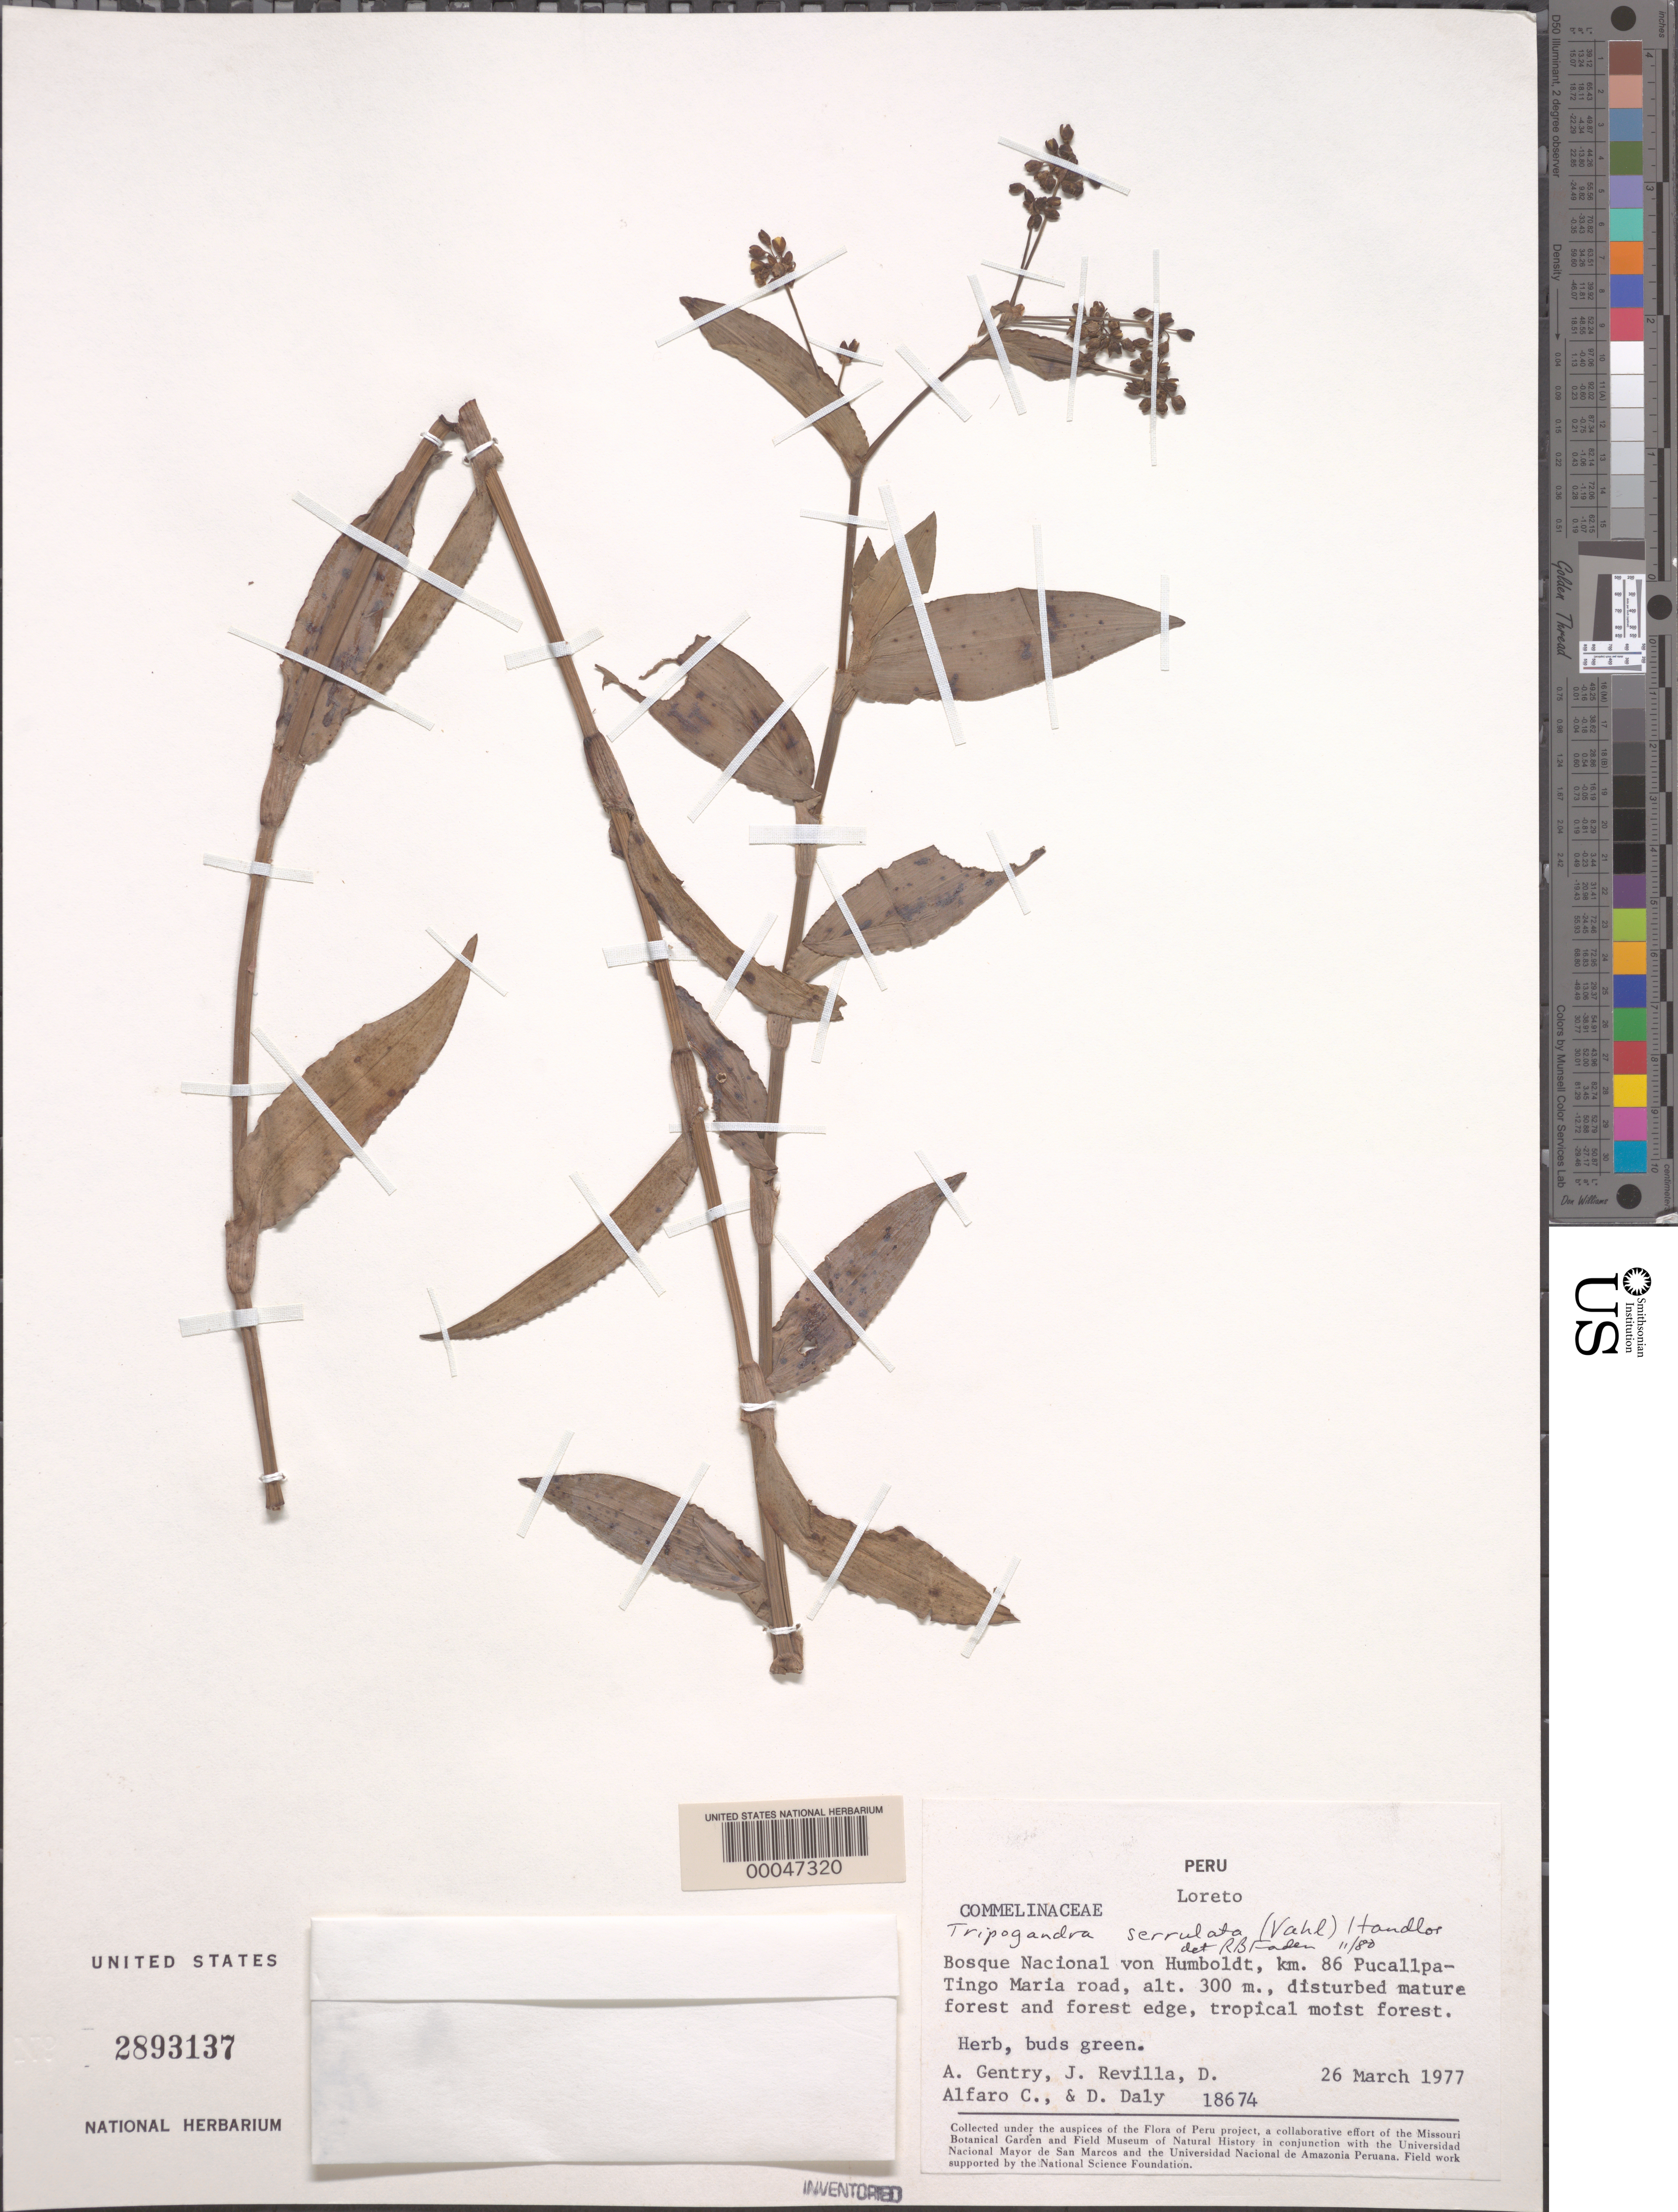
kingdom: Plantae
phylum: Tracheophyta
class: Liliopsida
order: Commelinales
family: Commelinaceae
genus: Tripogandra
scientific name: Tripogandra serrulata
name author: (Vahl) Handlos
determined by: Faden, Robert B., (US), Smithsonian Institution - National Museum of Natural History (UNITED STATES)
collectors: A. H. Gentry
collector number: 18674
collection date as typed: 26 Mar 1977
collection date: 1977-03-26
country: Peru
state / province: Loreto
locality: Bosque nacional von humboldt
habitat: Disturbed edge, tropical forest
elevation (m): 300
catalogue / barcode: US 2893137